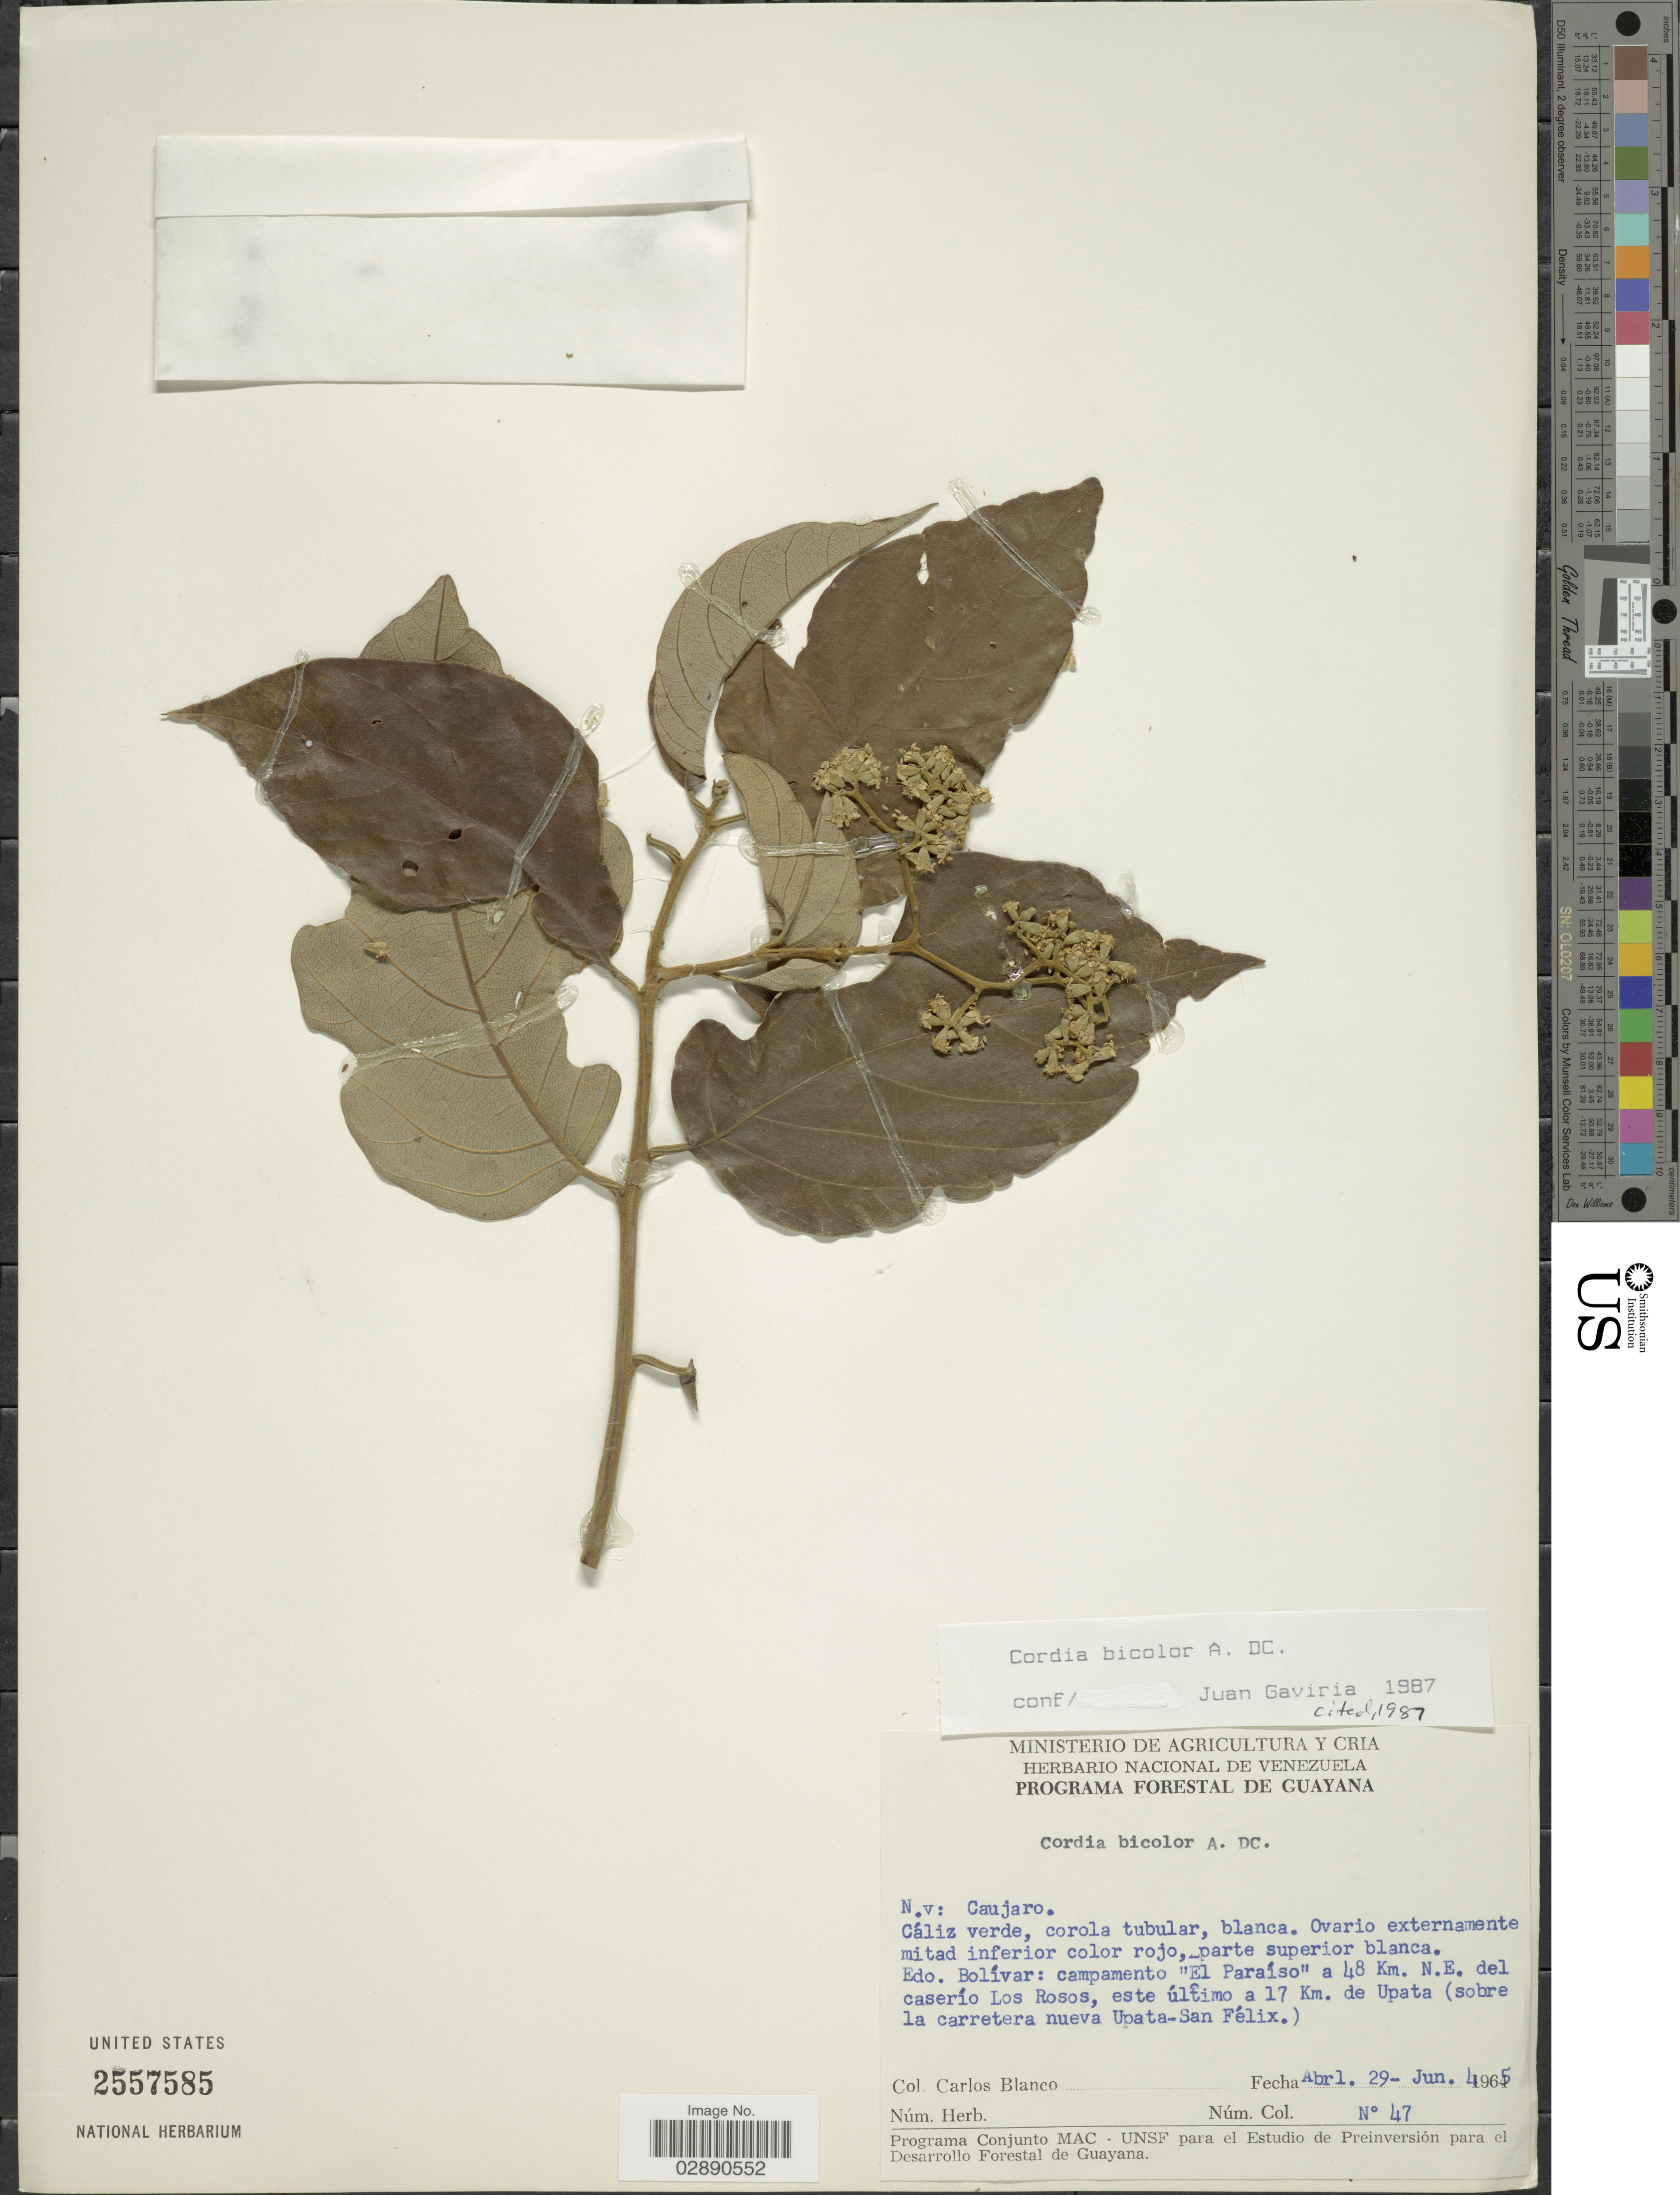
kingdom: Plantae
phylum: Tracheophyta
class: Magnoliopsida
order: Boraginales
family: Cordiaceae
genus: Cordia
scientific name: Cordia bicolor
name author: A. DC.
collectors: C. Blanco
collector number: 47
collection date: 1965-04-29/1965-06-04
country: Venezuela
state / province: Bolivar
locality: Campamento "El Paraíso" a 48 Km. N.E. del caserío Los Rosos, este último a 17 Km. de Upata (sobre la carretera nueva Upata-San Félix).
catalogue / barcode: US 2557585